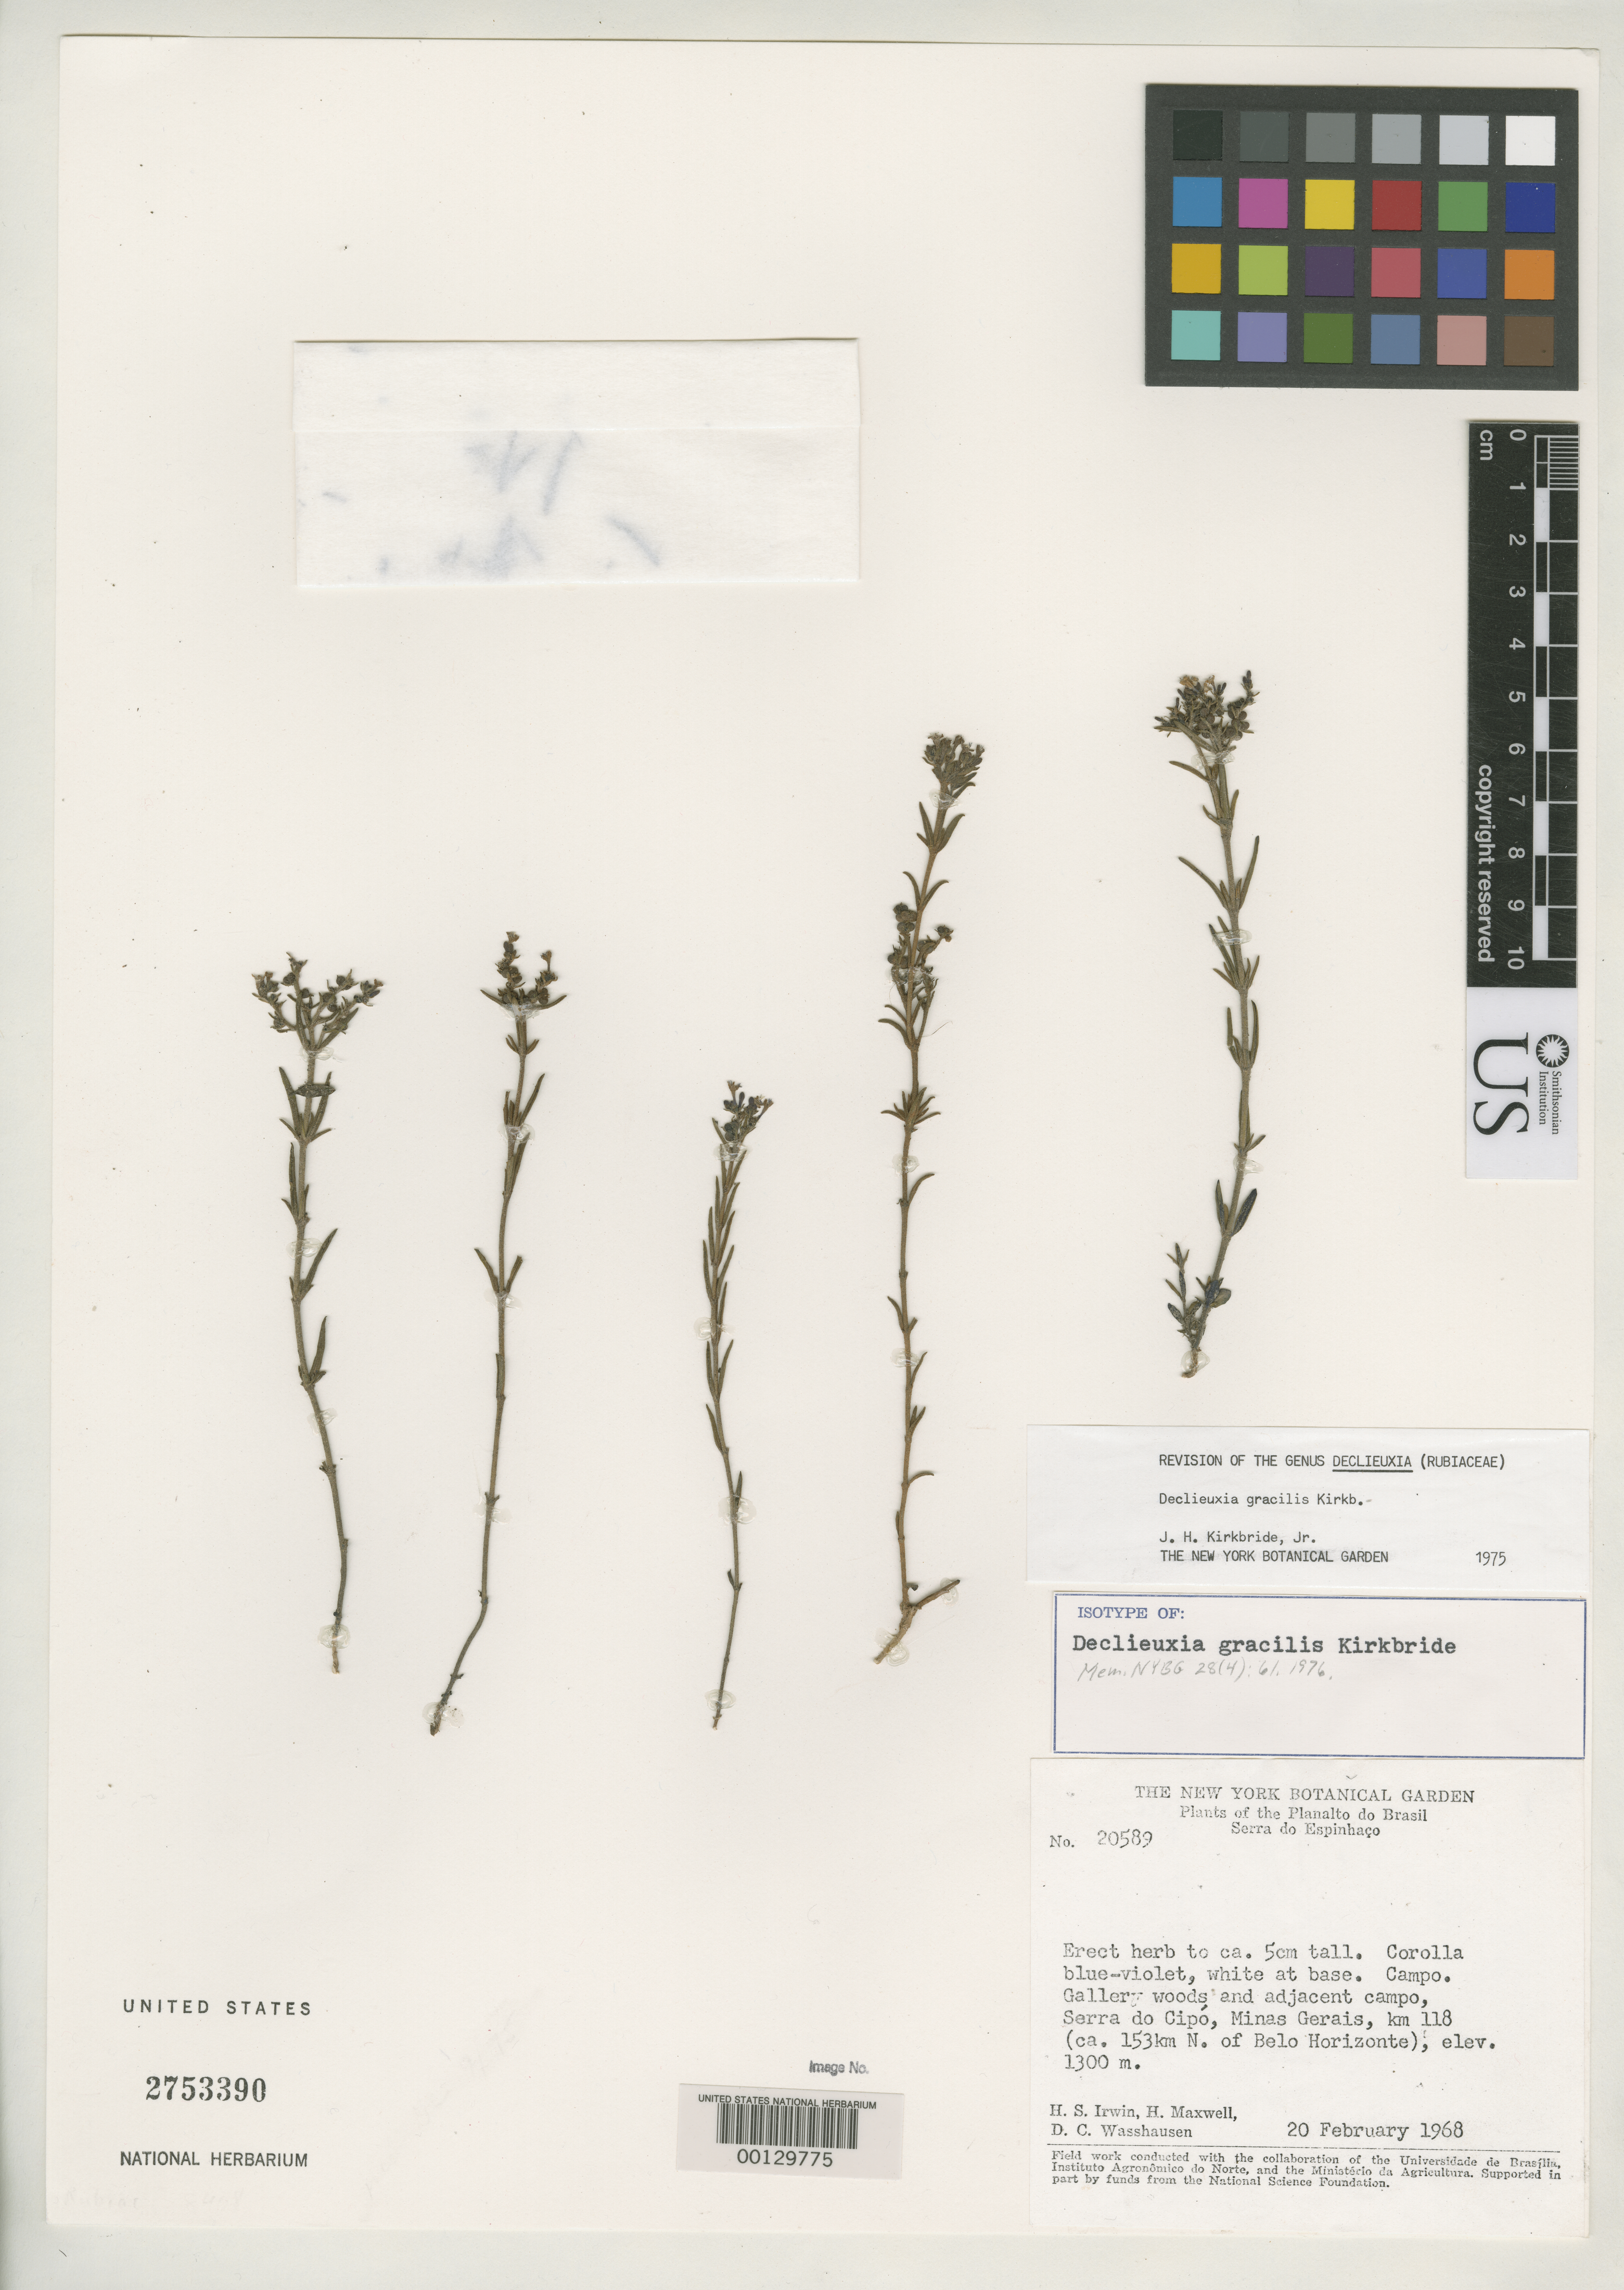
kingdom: Plantae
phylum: Tracheophyta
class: Magnoliopsida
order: Gentianales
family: Rubiaceae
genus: Declieuxia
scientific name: Declieuxia gracilis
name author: J.H. Kirkbr.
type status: Isotype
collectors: H. Irwin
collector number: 20589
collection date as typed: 20 Feb 1968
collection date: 1968-02-20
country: Brazil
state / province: Minas Gerais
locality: Serra do Cipo, 153 km. N of Belo Horizonte.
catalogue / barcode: US 2753390